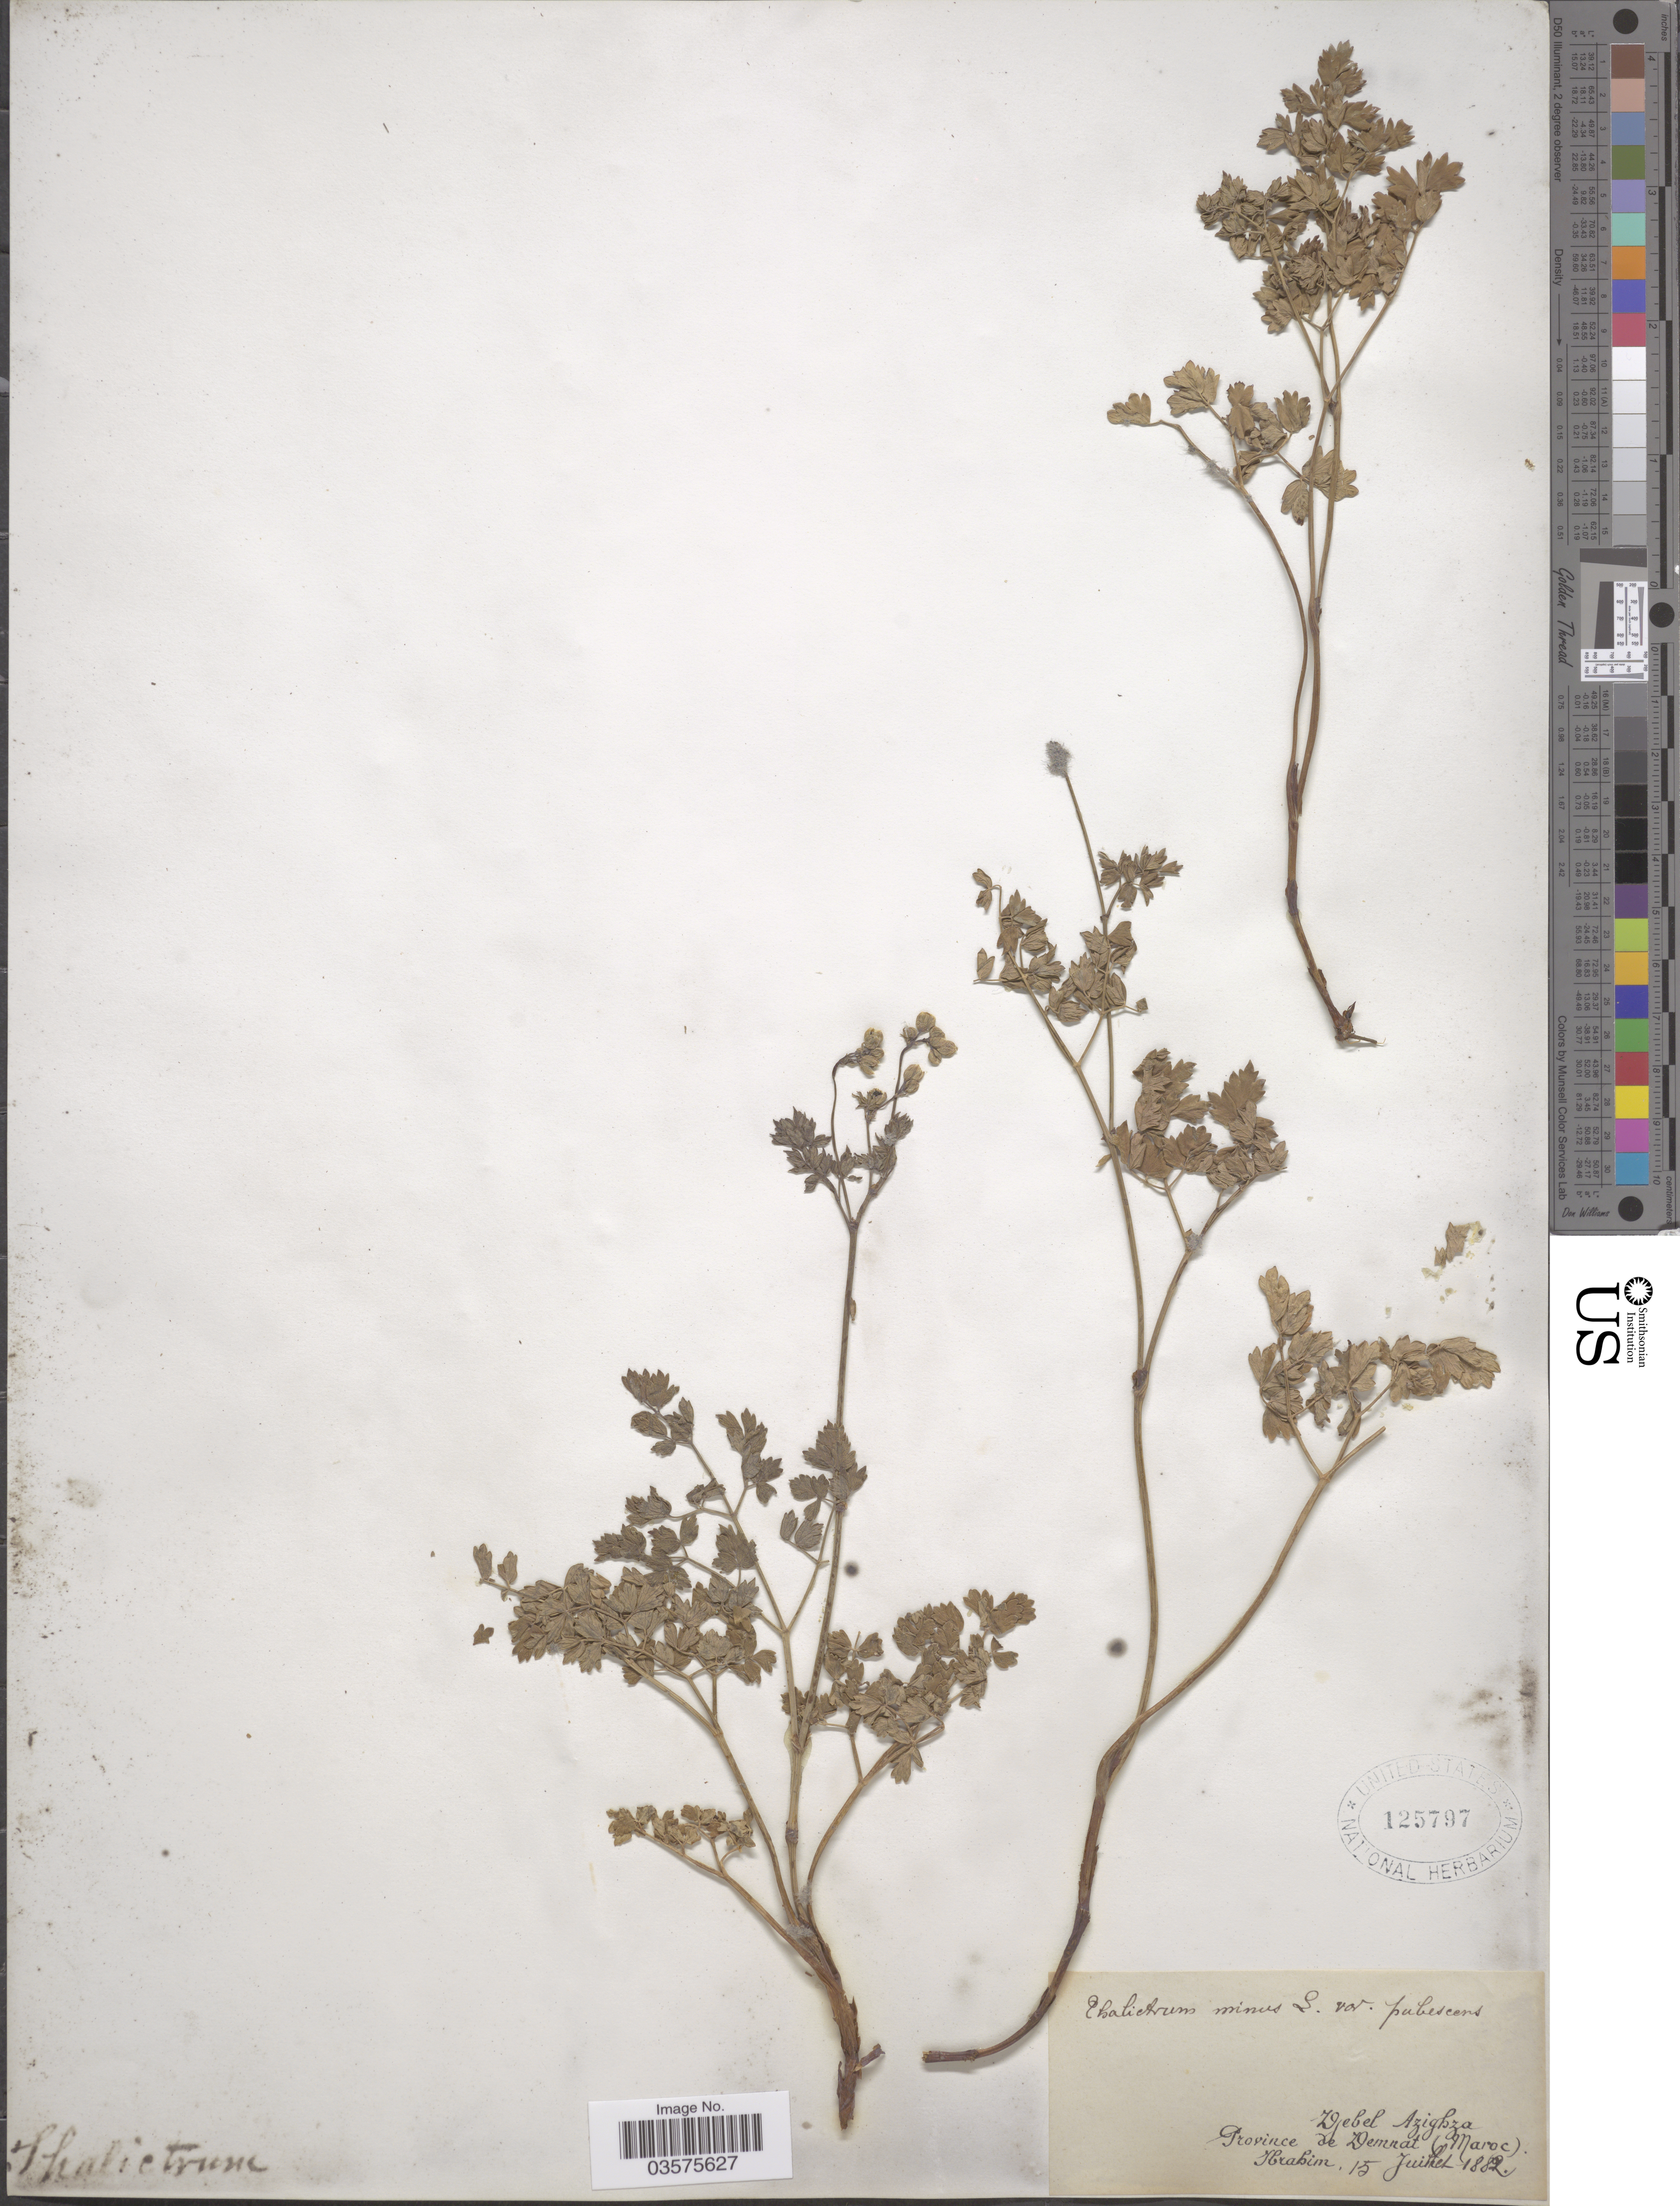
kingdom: Plantae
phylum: Tracheophyta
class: Magnoliopsida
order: Ranunculales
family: Ranunculaceae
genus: Thalictrum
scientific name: Thalictrum minus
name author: L.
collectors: -. Ibrahim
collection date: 1882-07-15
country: Morocco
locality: Djebel Azigbza. Province de Demnat (Maroc).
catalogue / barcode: US 125797